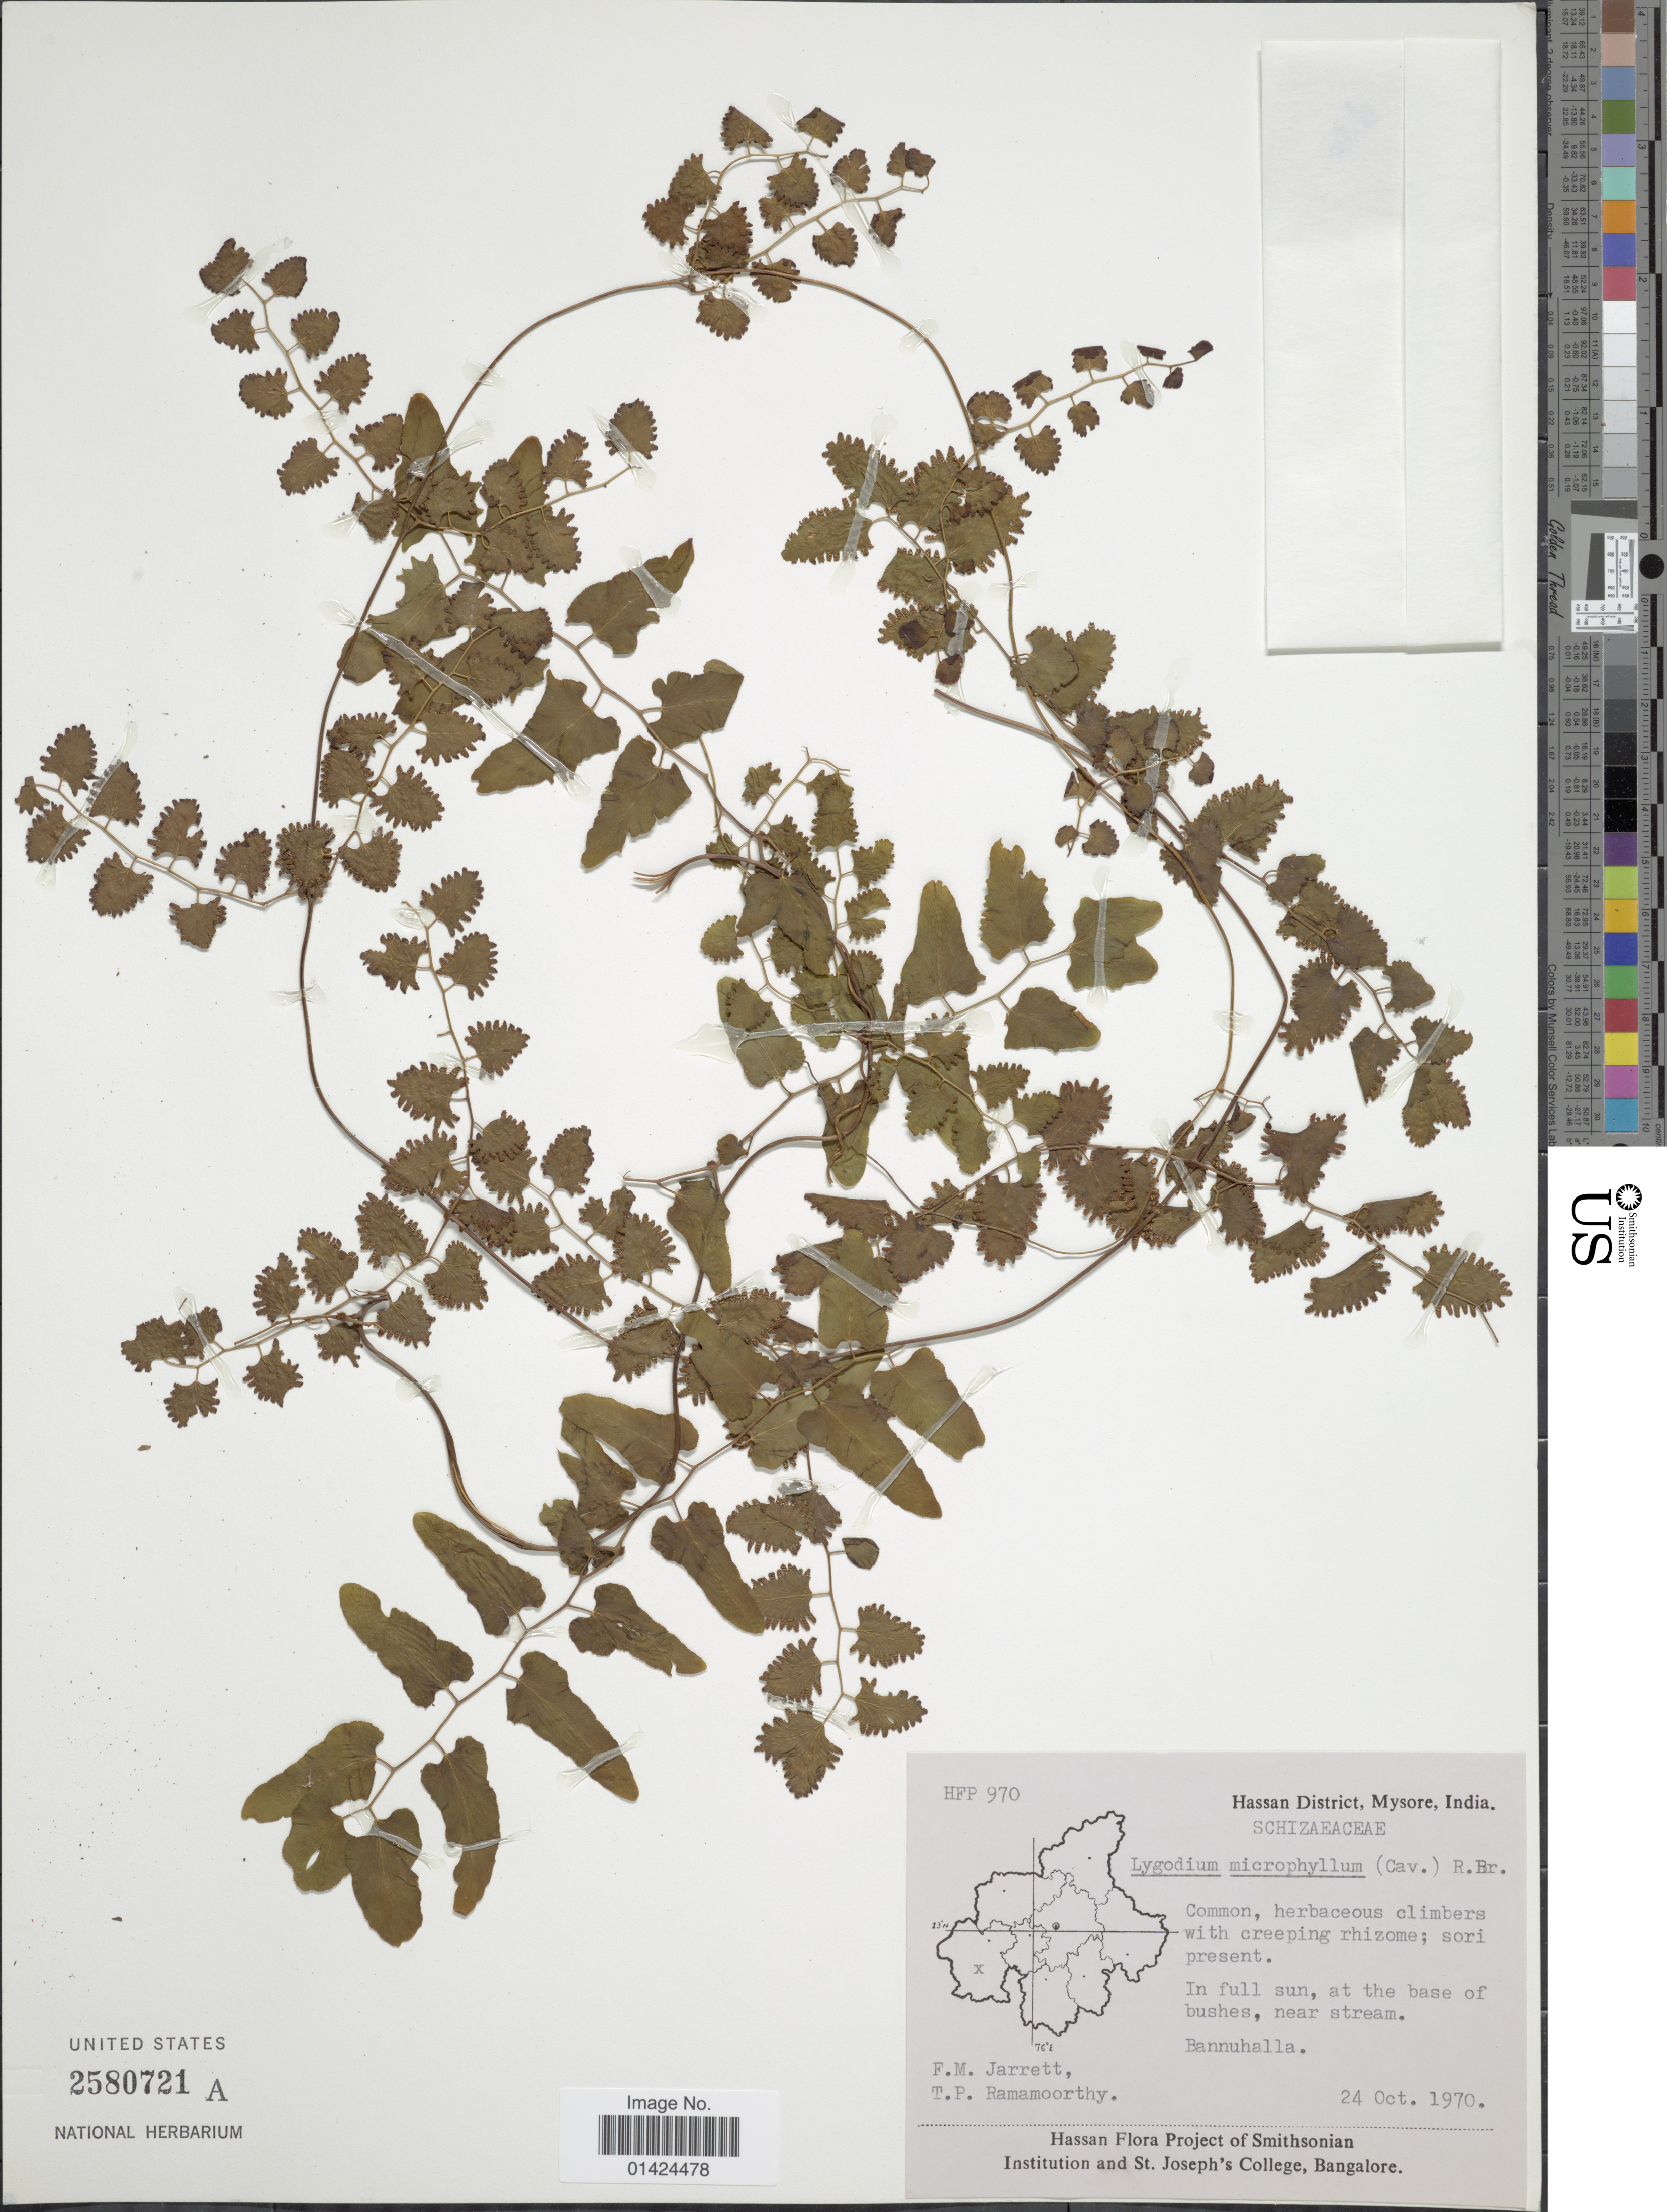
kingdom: Plantae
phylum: Tracheophyta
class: Polypodiopsida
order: Schizaeales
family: Lygodiaceae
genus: Lygodium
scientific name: Lygodium microphyllum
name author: (Cav.) R. Br.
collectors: F. M. Jarrett & T. P. Ramamoorthy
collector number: HFP 970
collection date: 1970-10-24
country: India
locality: Hassan District, Mysore. In full sun, at the base of bushes, near stream. Banuhalla.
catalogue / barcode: US 2580721A